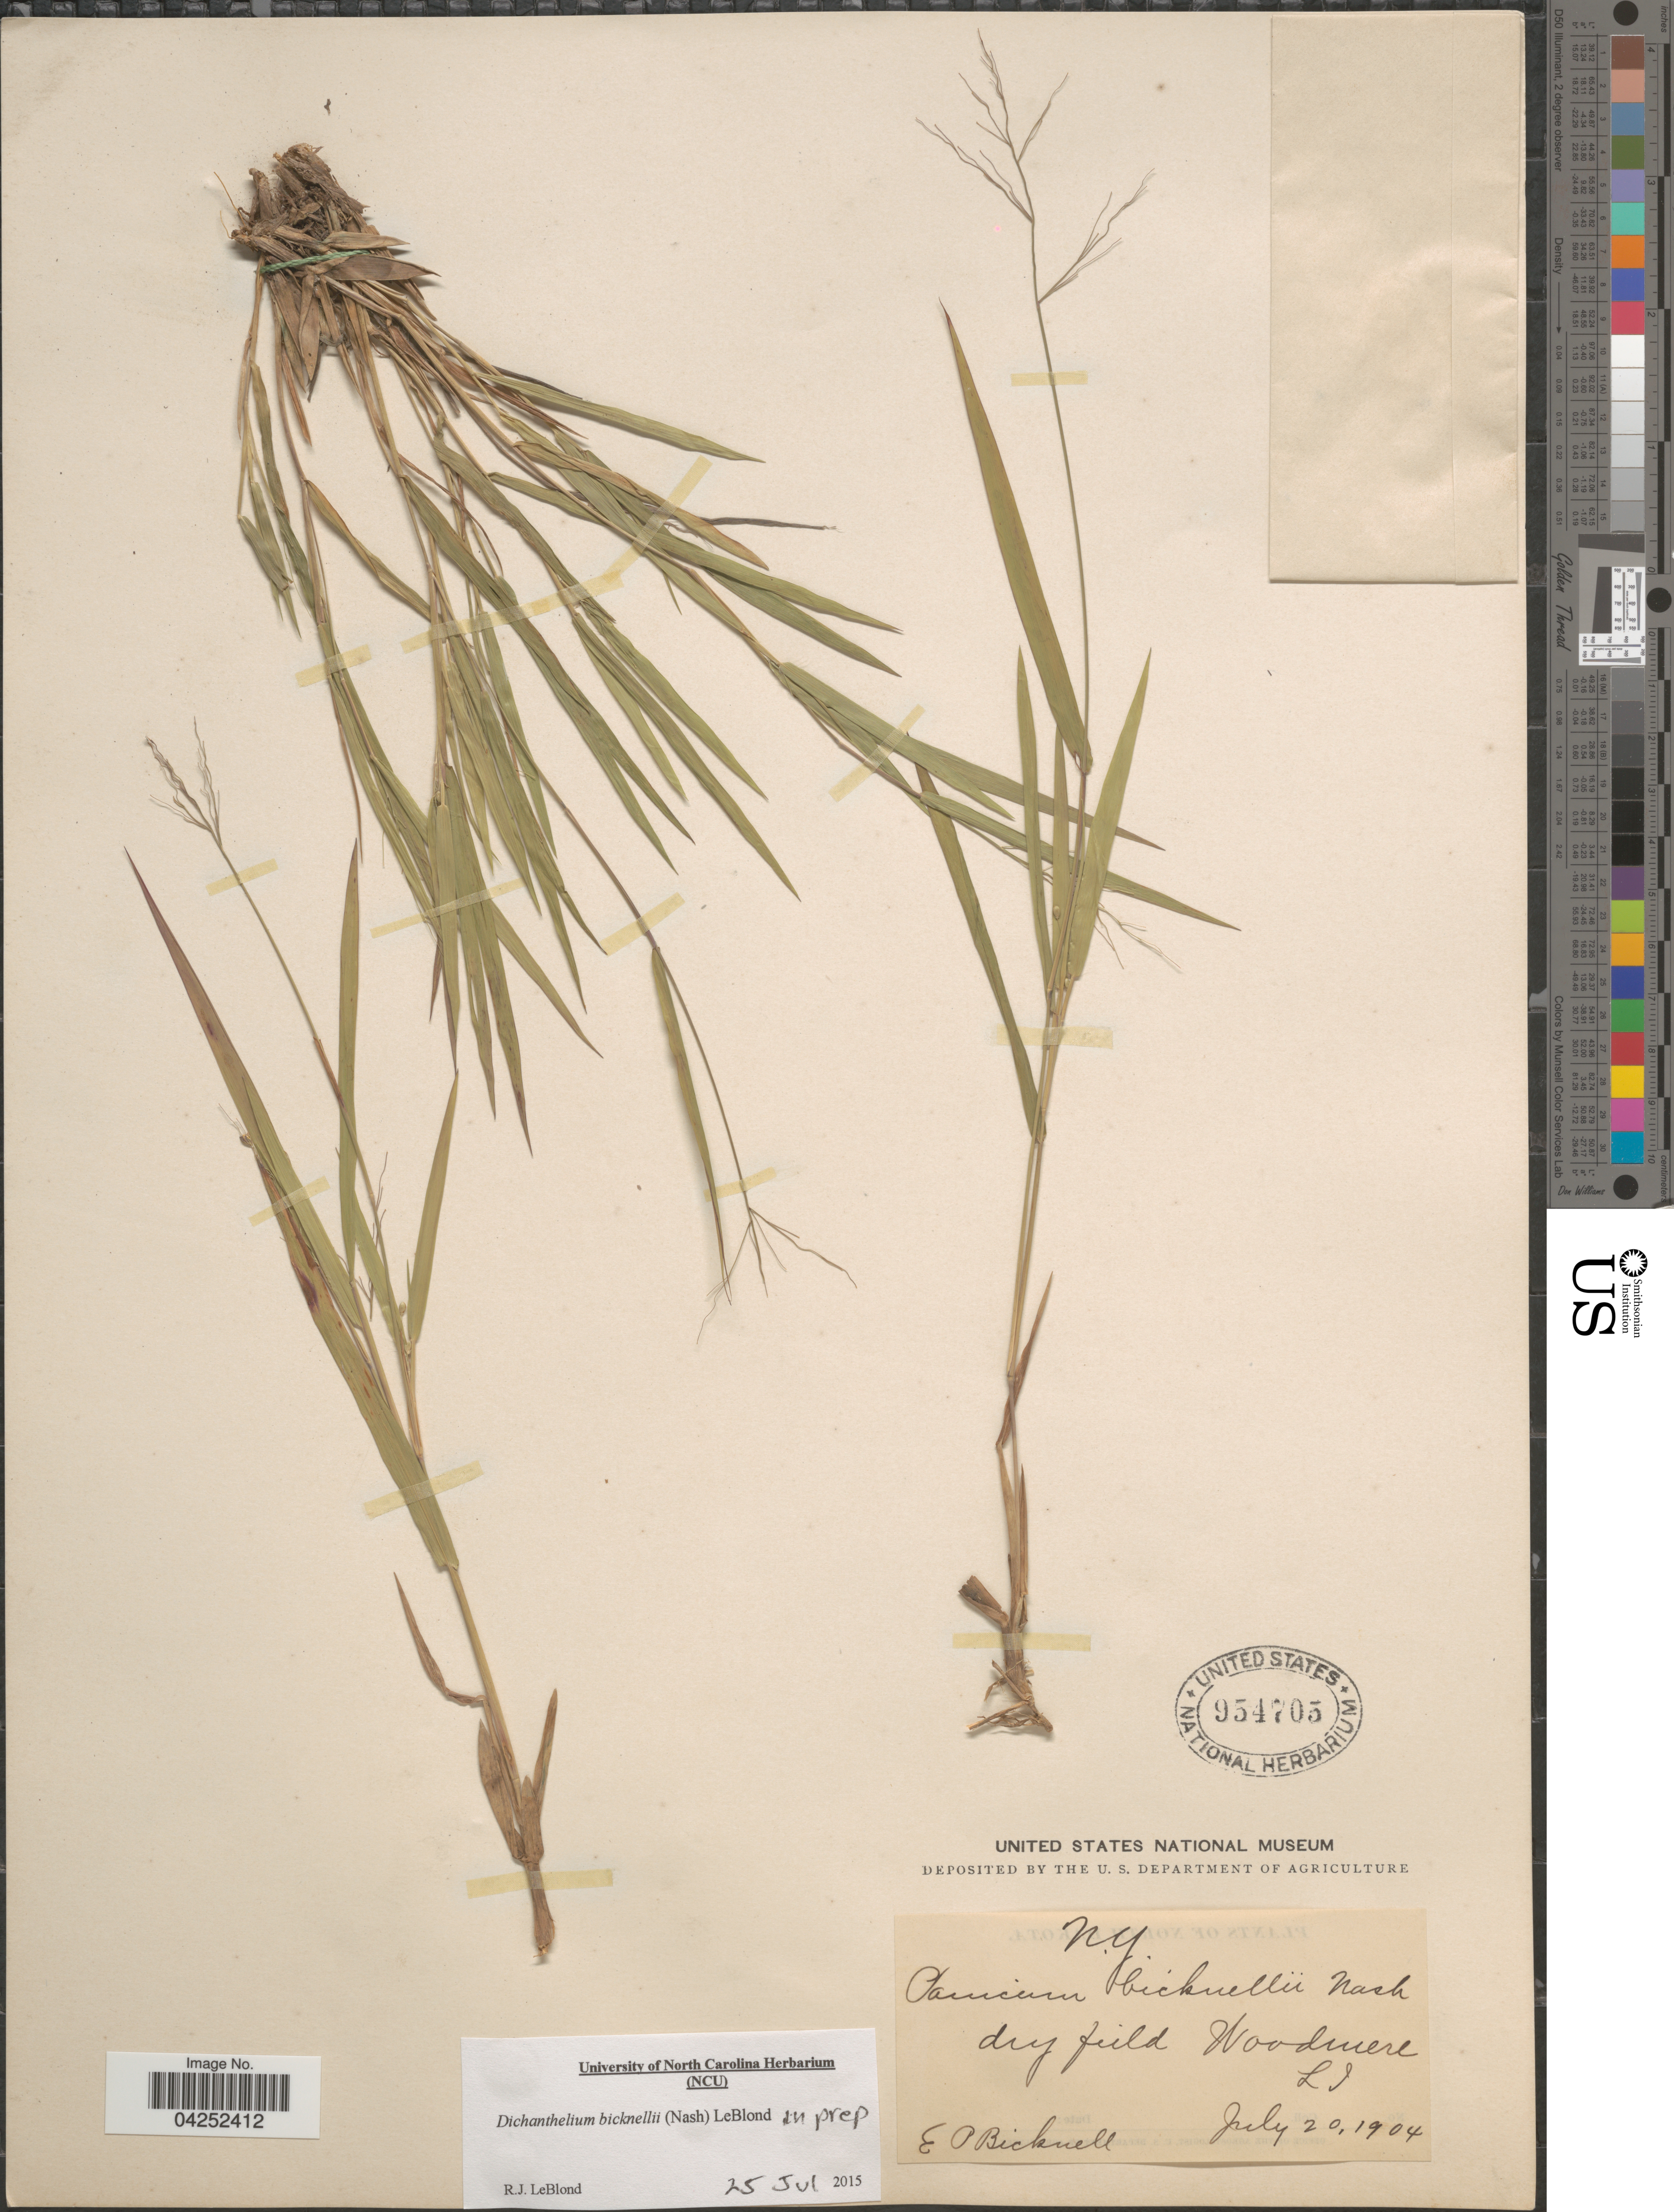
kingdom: Plantae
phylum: Tracheophyta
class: Liliopsida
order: Poales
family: Poaceae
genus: Dichanthelium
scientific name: Dichanthelium bicknellii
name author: (Nash) LeBlond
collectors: E. P. Bicknell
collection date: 1904-07-20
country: United States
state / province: New York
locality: Dry field Woodmere LI.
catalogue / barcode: US 954705